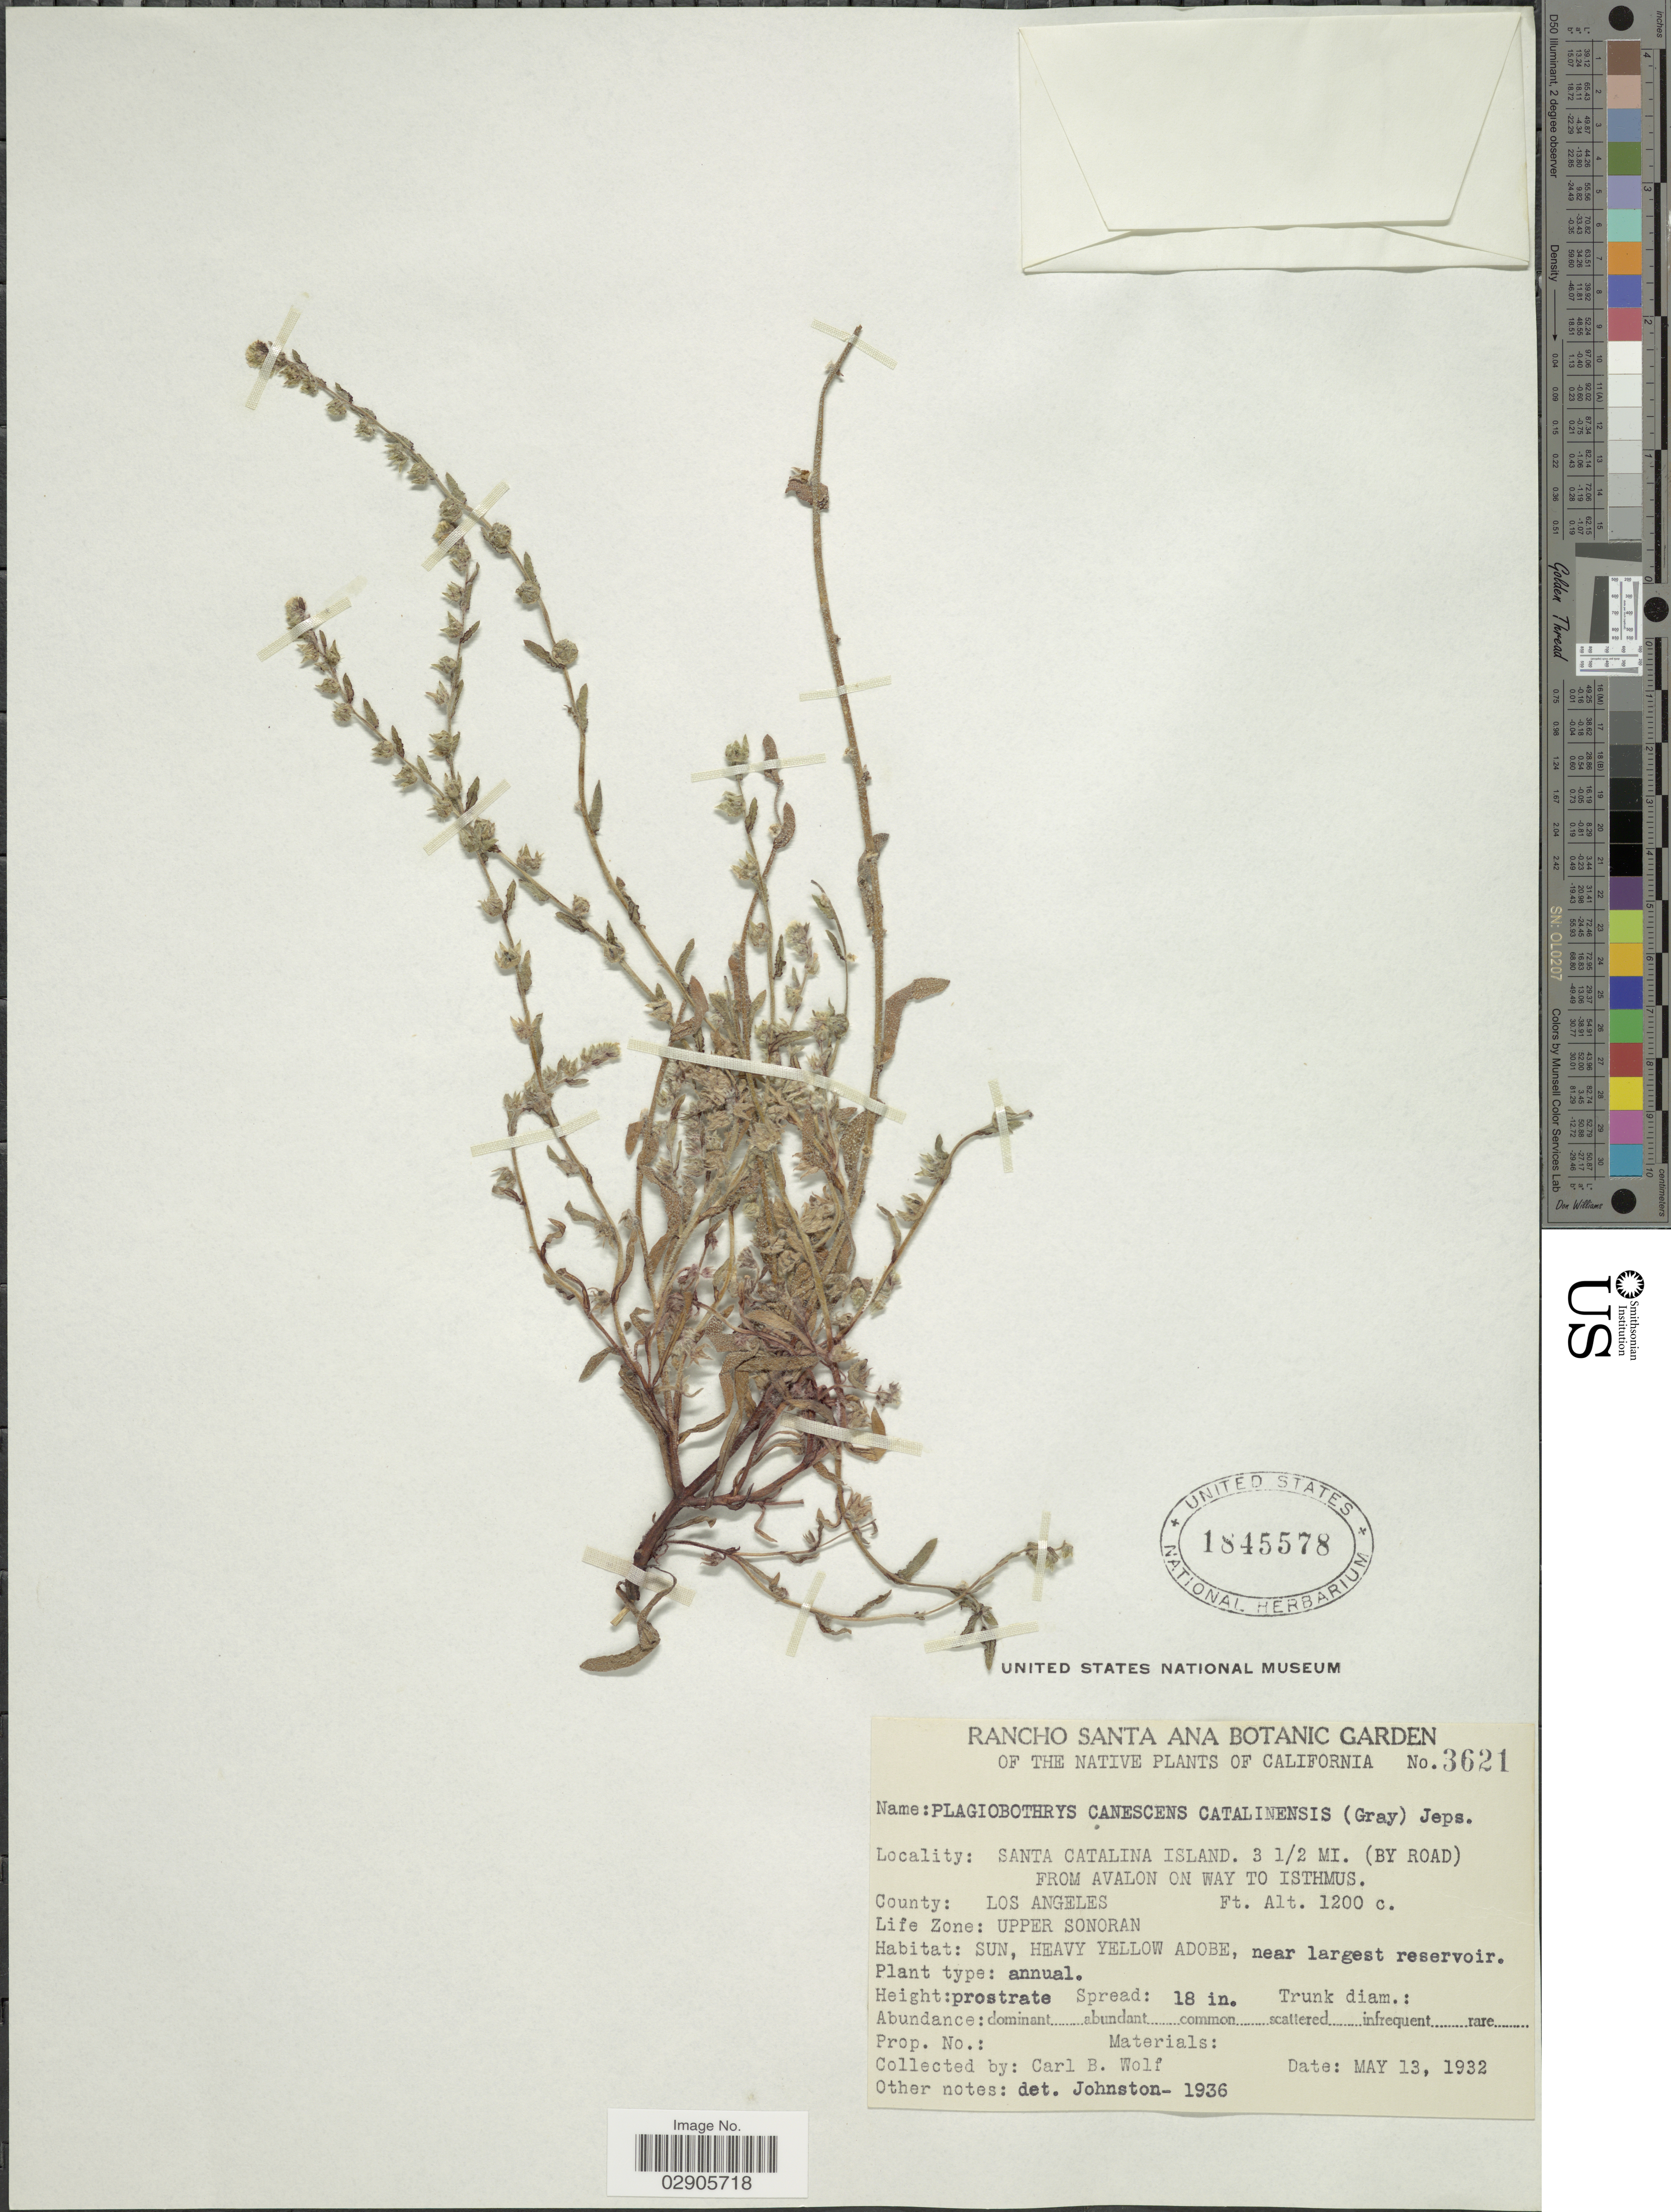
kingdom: Plantae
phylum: Tracheophyta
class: Magnoliopsida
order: Boraginales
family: Boraginaceae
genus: Plagiobothrys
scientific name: Plagiobothrys canescens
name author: Benth.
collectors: C. B. Wolf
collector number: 3621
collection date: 1932-05-13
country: United States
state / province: California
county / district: Los Angeles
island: Santa Catalina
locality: Santa Catalina Island. 3 1/2 MI. (By Road) From Avalon On Way To Isthmus. County: Los Angeles. Upper Sonoran.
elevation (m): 366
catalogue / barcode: US 1845578